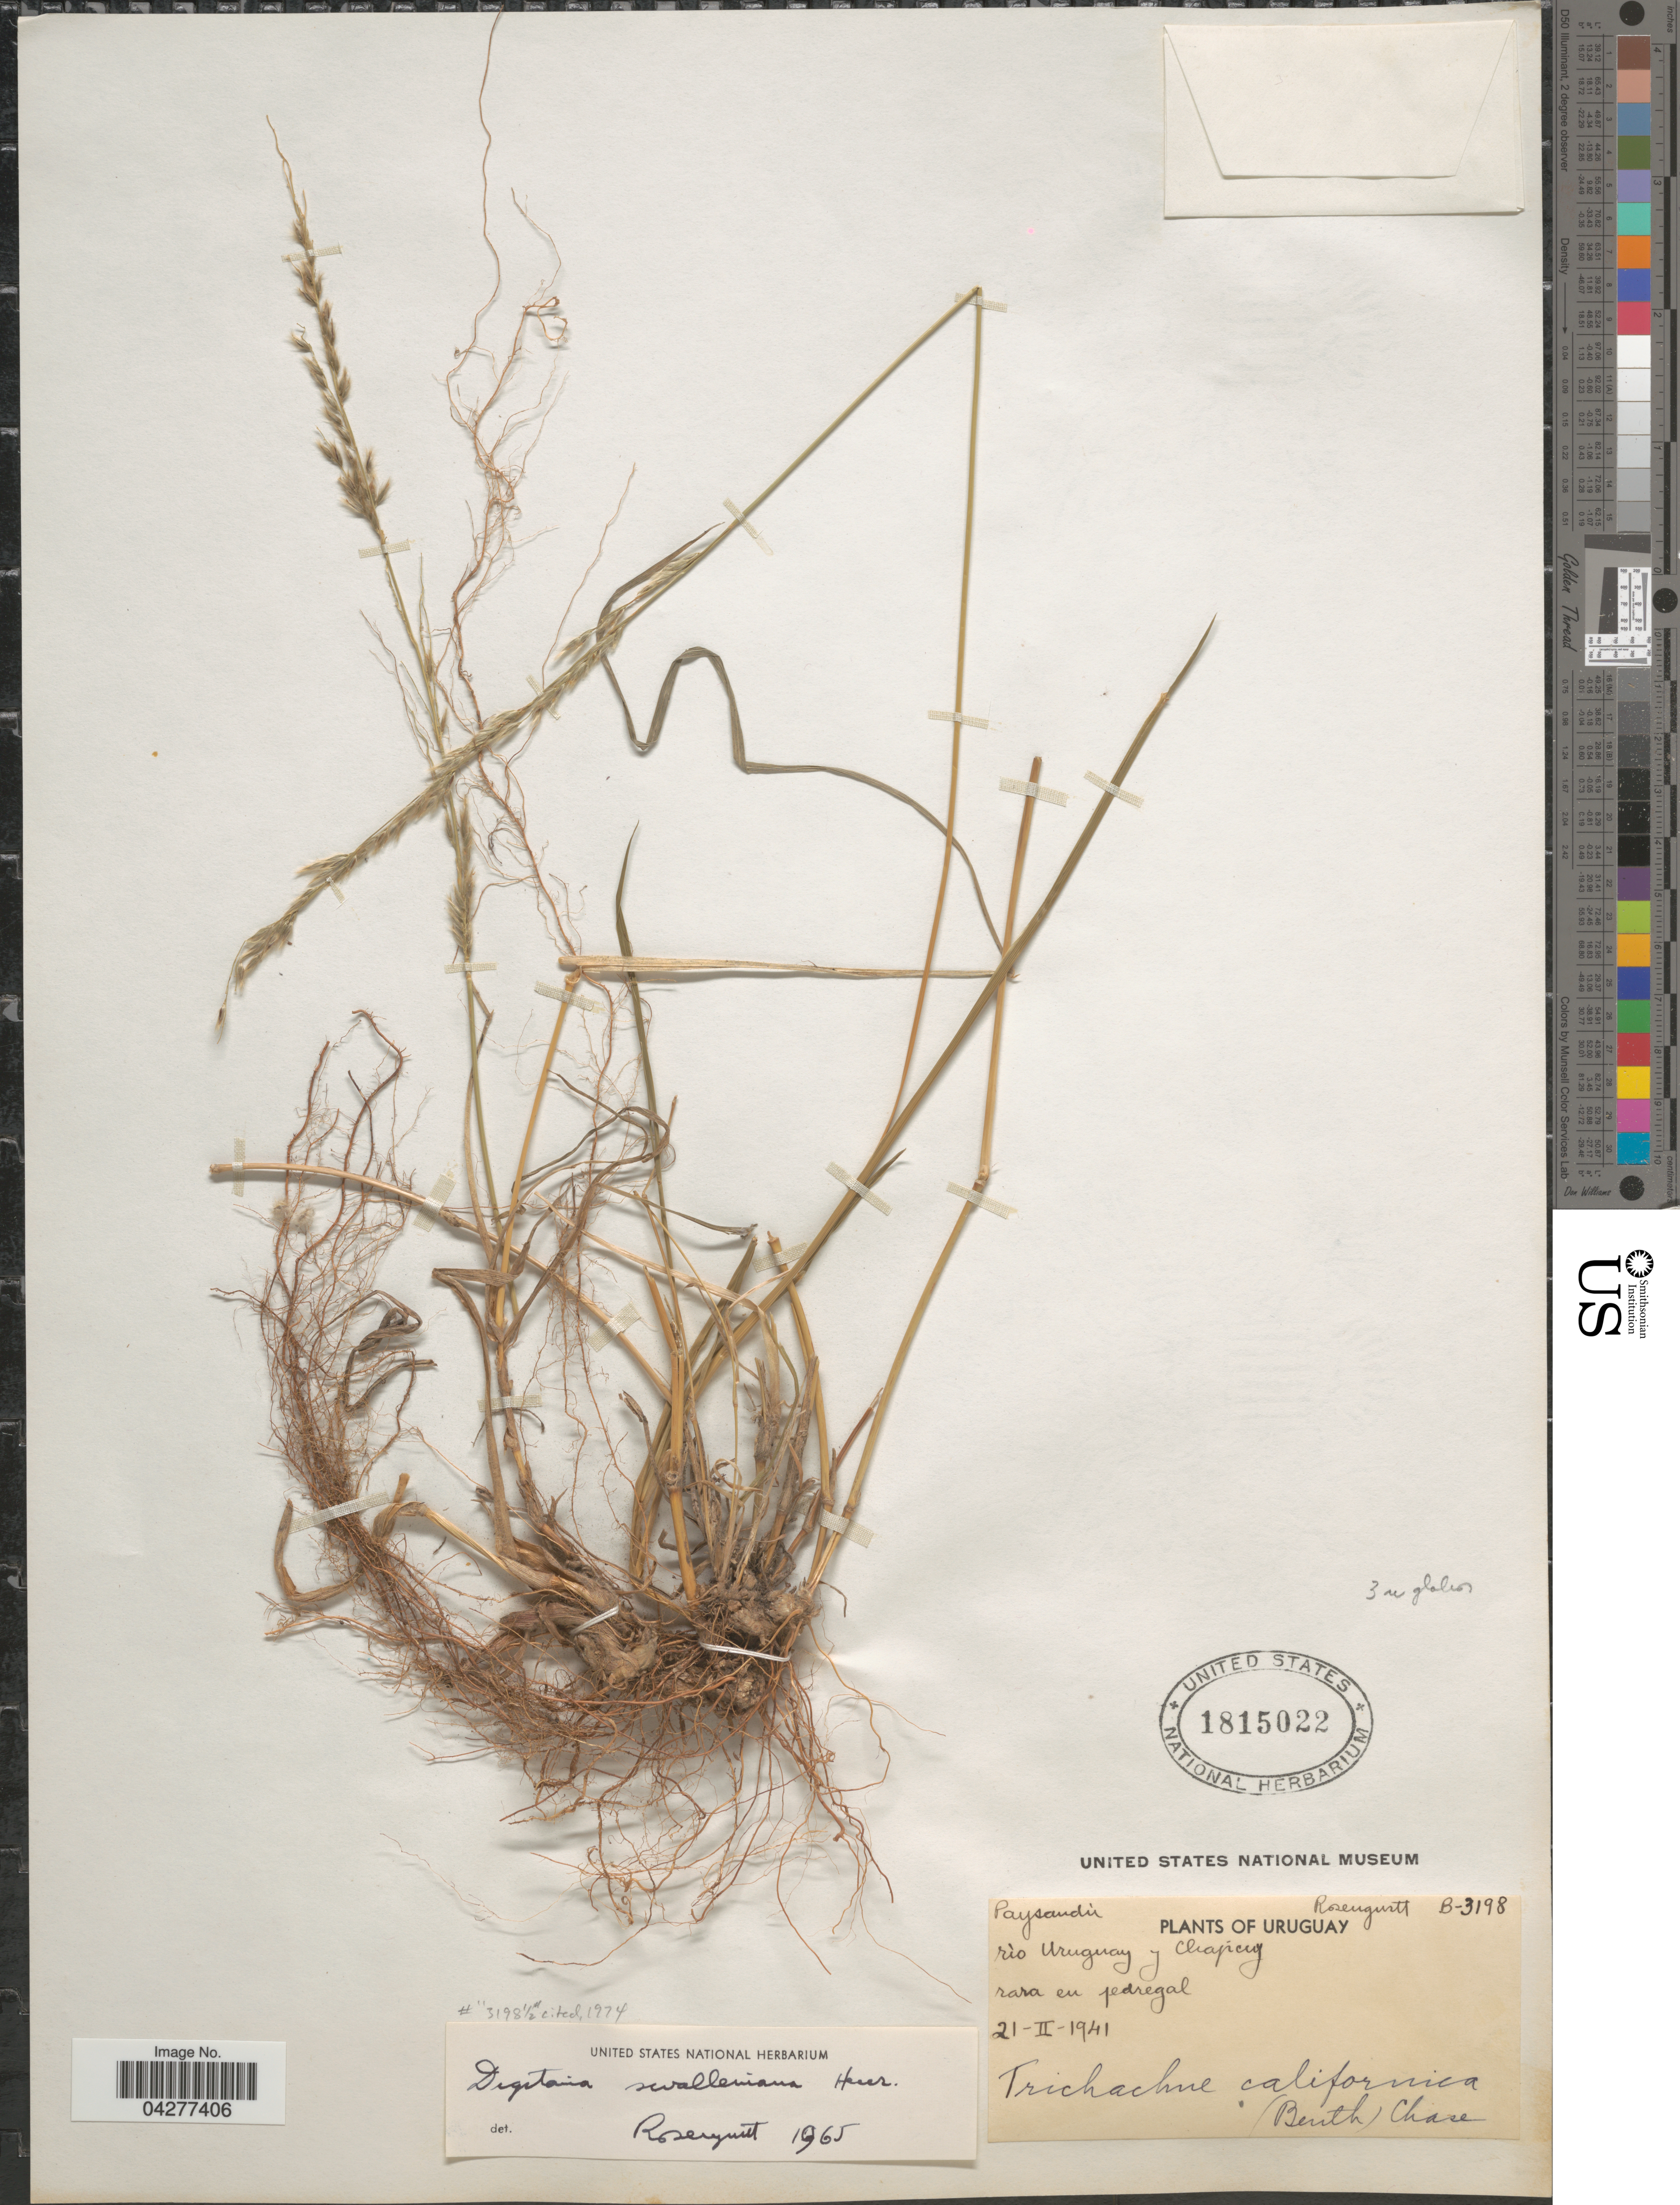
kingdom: Plantae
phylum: Tracheophyta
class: Liliopsida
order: Poales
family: Poaceae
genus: Digitaria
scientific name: Digitaria swalleniana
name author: Henr.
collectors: Rosengurtt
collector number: B-3198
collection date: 1941-02-21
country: Uruguay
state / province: Paysandu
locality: Río Uruguay y Chapicuy.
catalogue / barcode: US 1815022